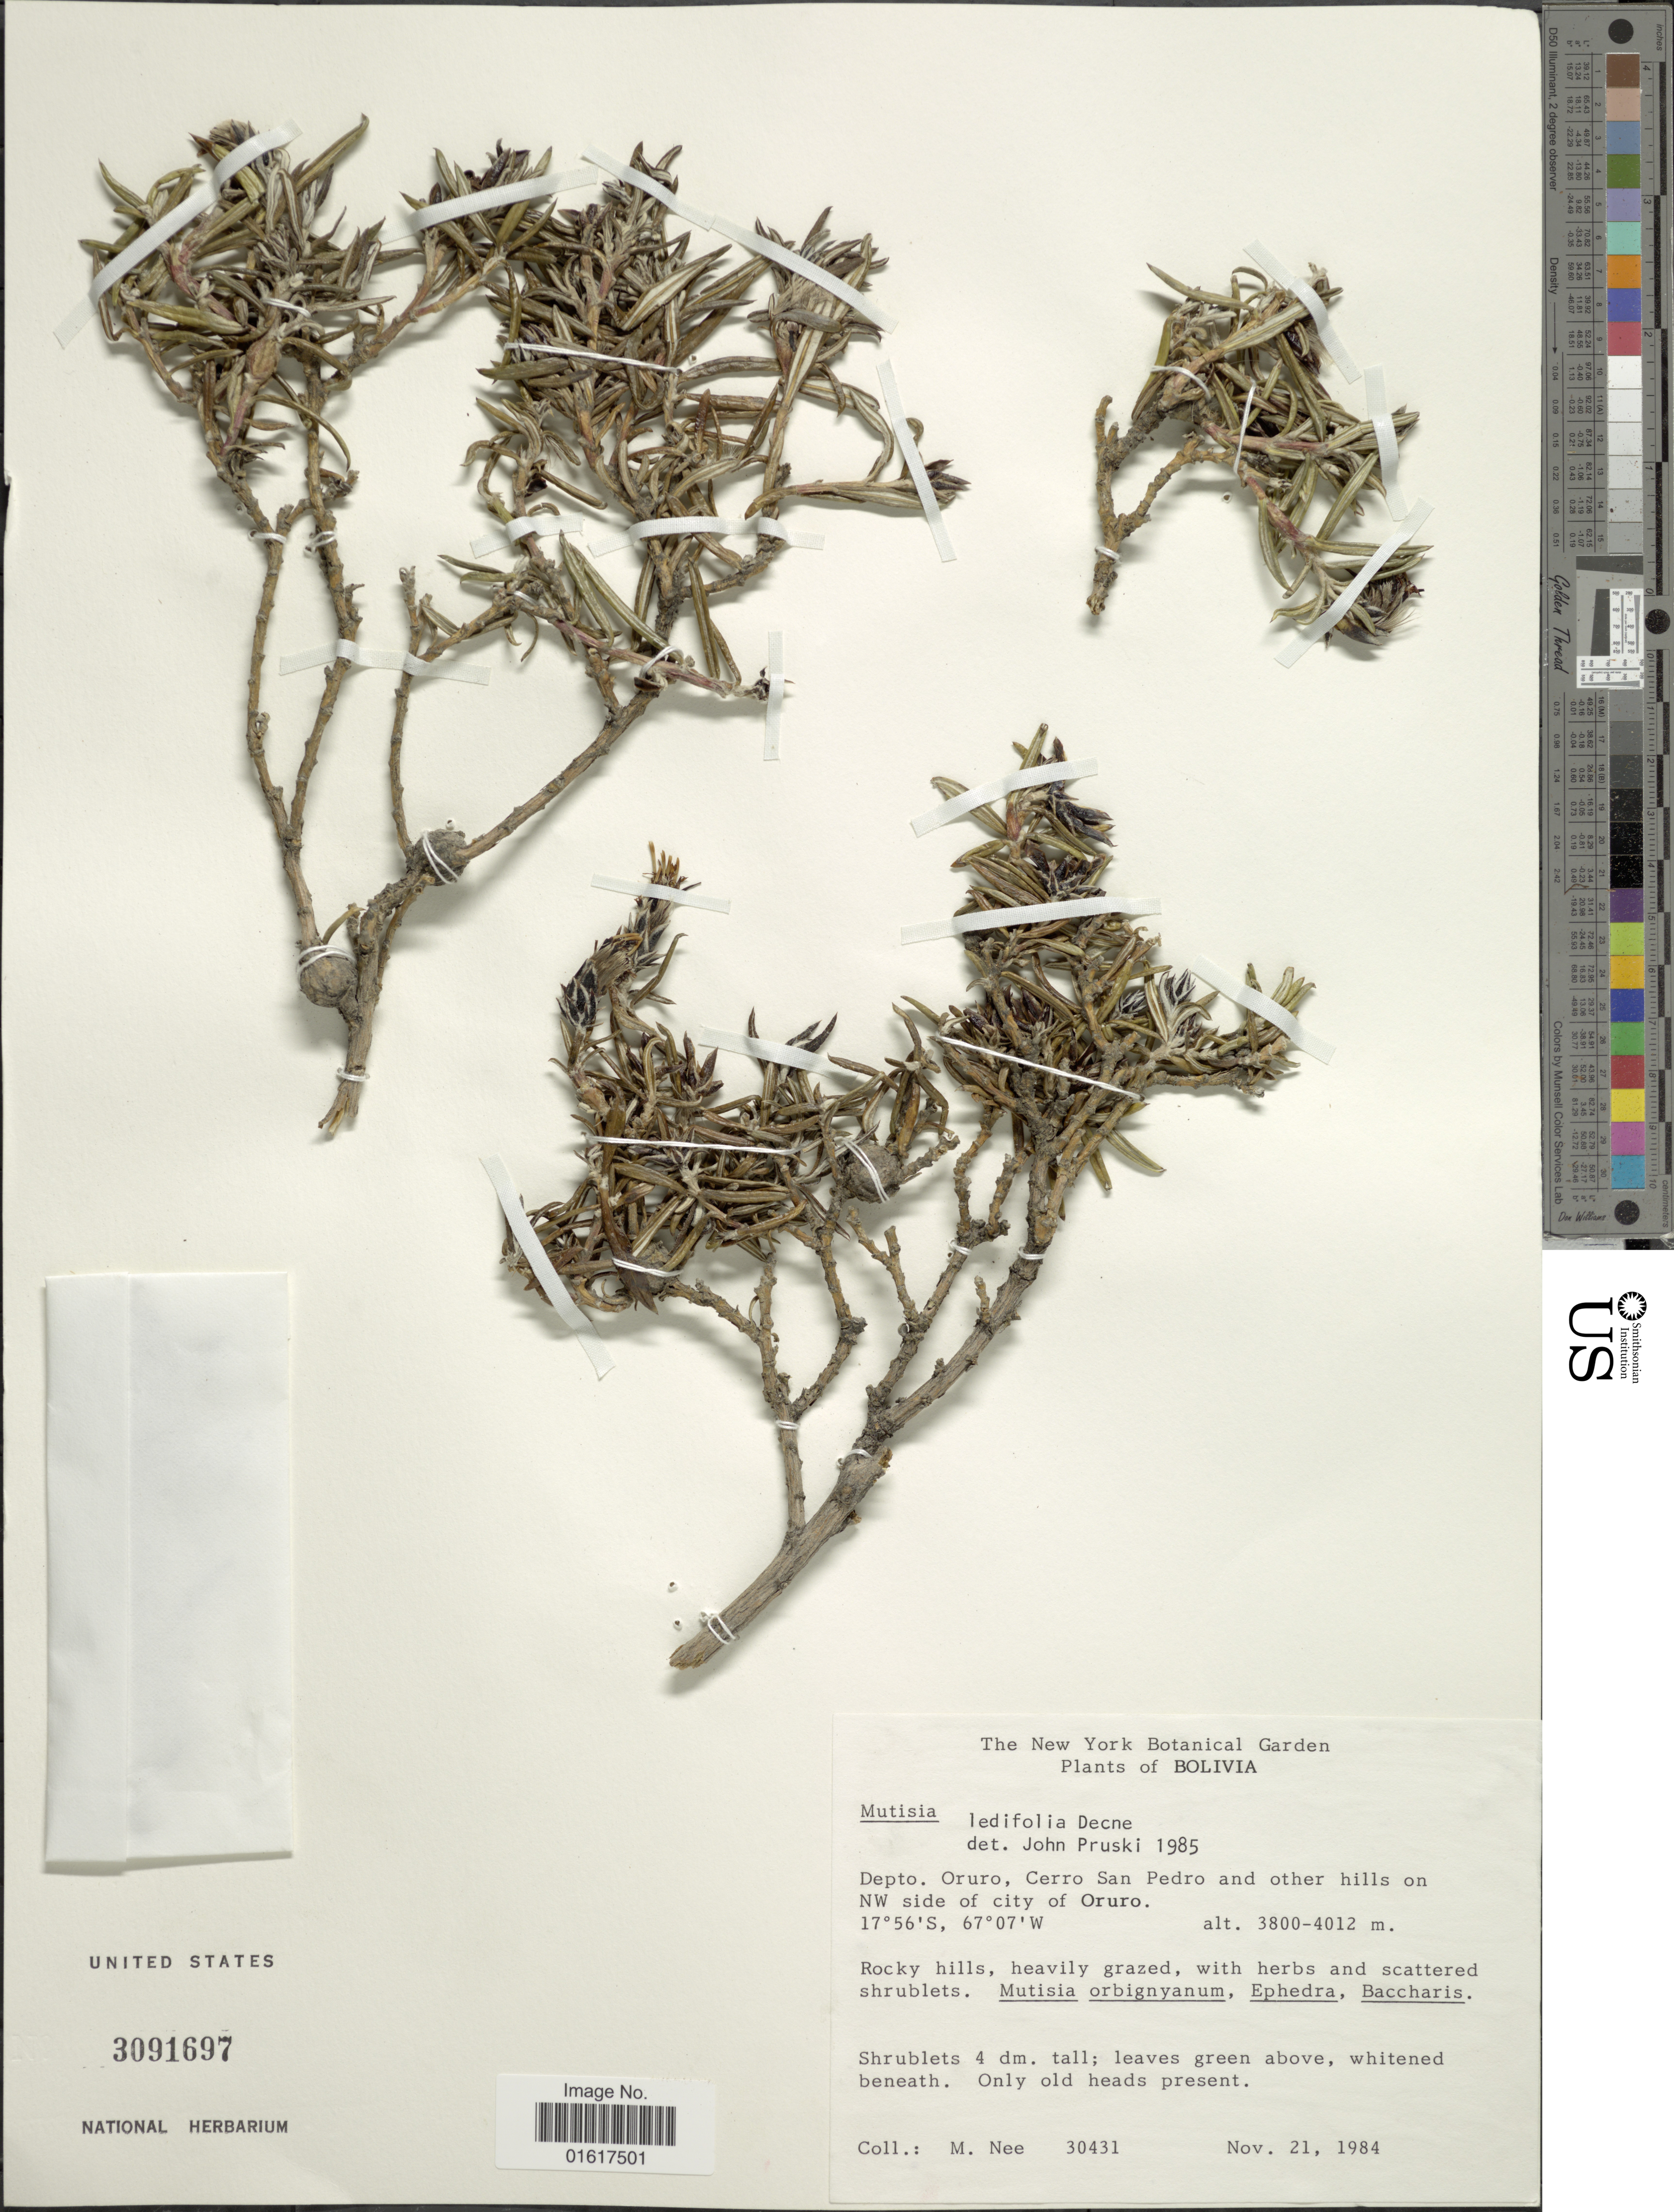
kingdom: Plantae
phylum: Tracheophyta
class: Magnoliopsida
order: Asterales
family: Asteraceae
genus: Mutisia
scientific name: Mutisia ledifolia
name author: Decne. ex Wedd.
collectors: M. Nee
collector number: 30341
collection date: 1984-11-21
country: Bolivia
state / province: Oruro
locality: Cerro San Pedro and other hills on NW side of City of Oruro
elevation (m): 3800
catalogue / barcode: US 3091697